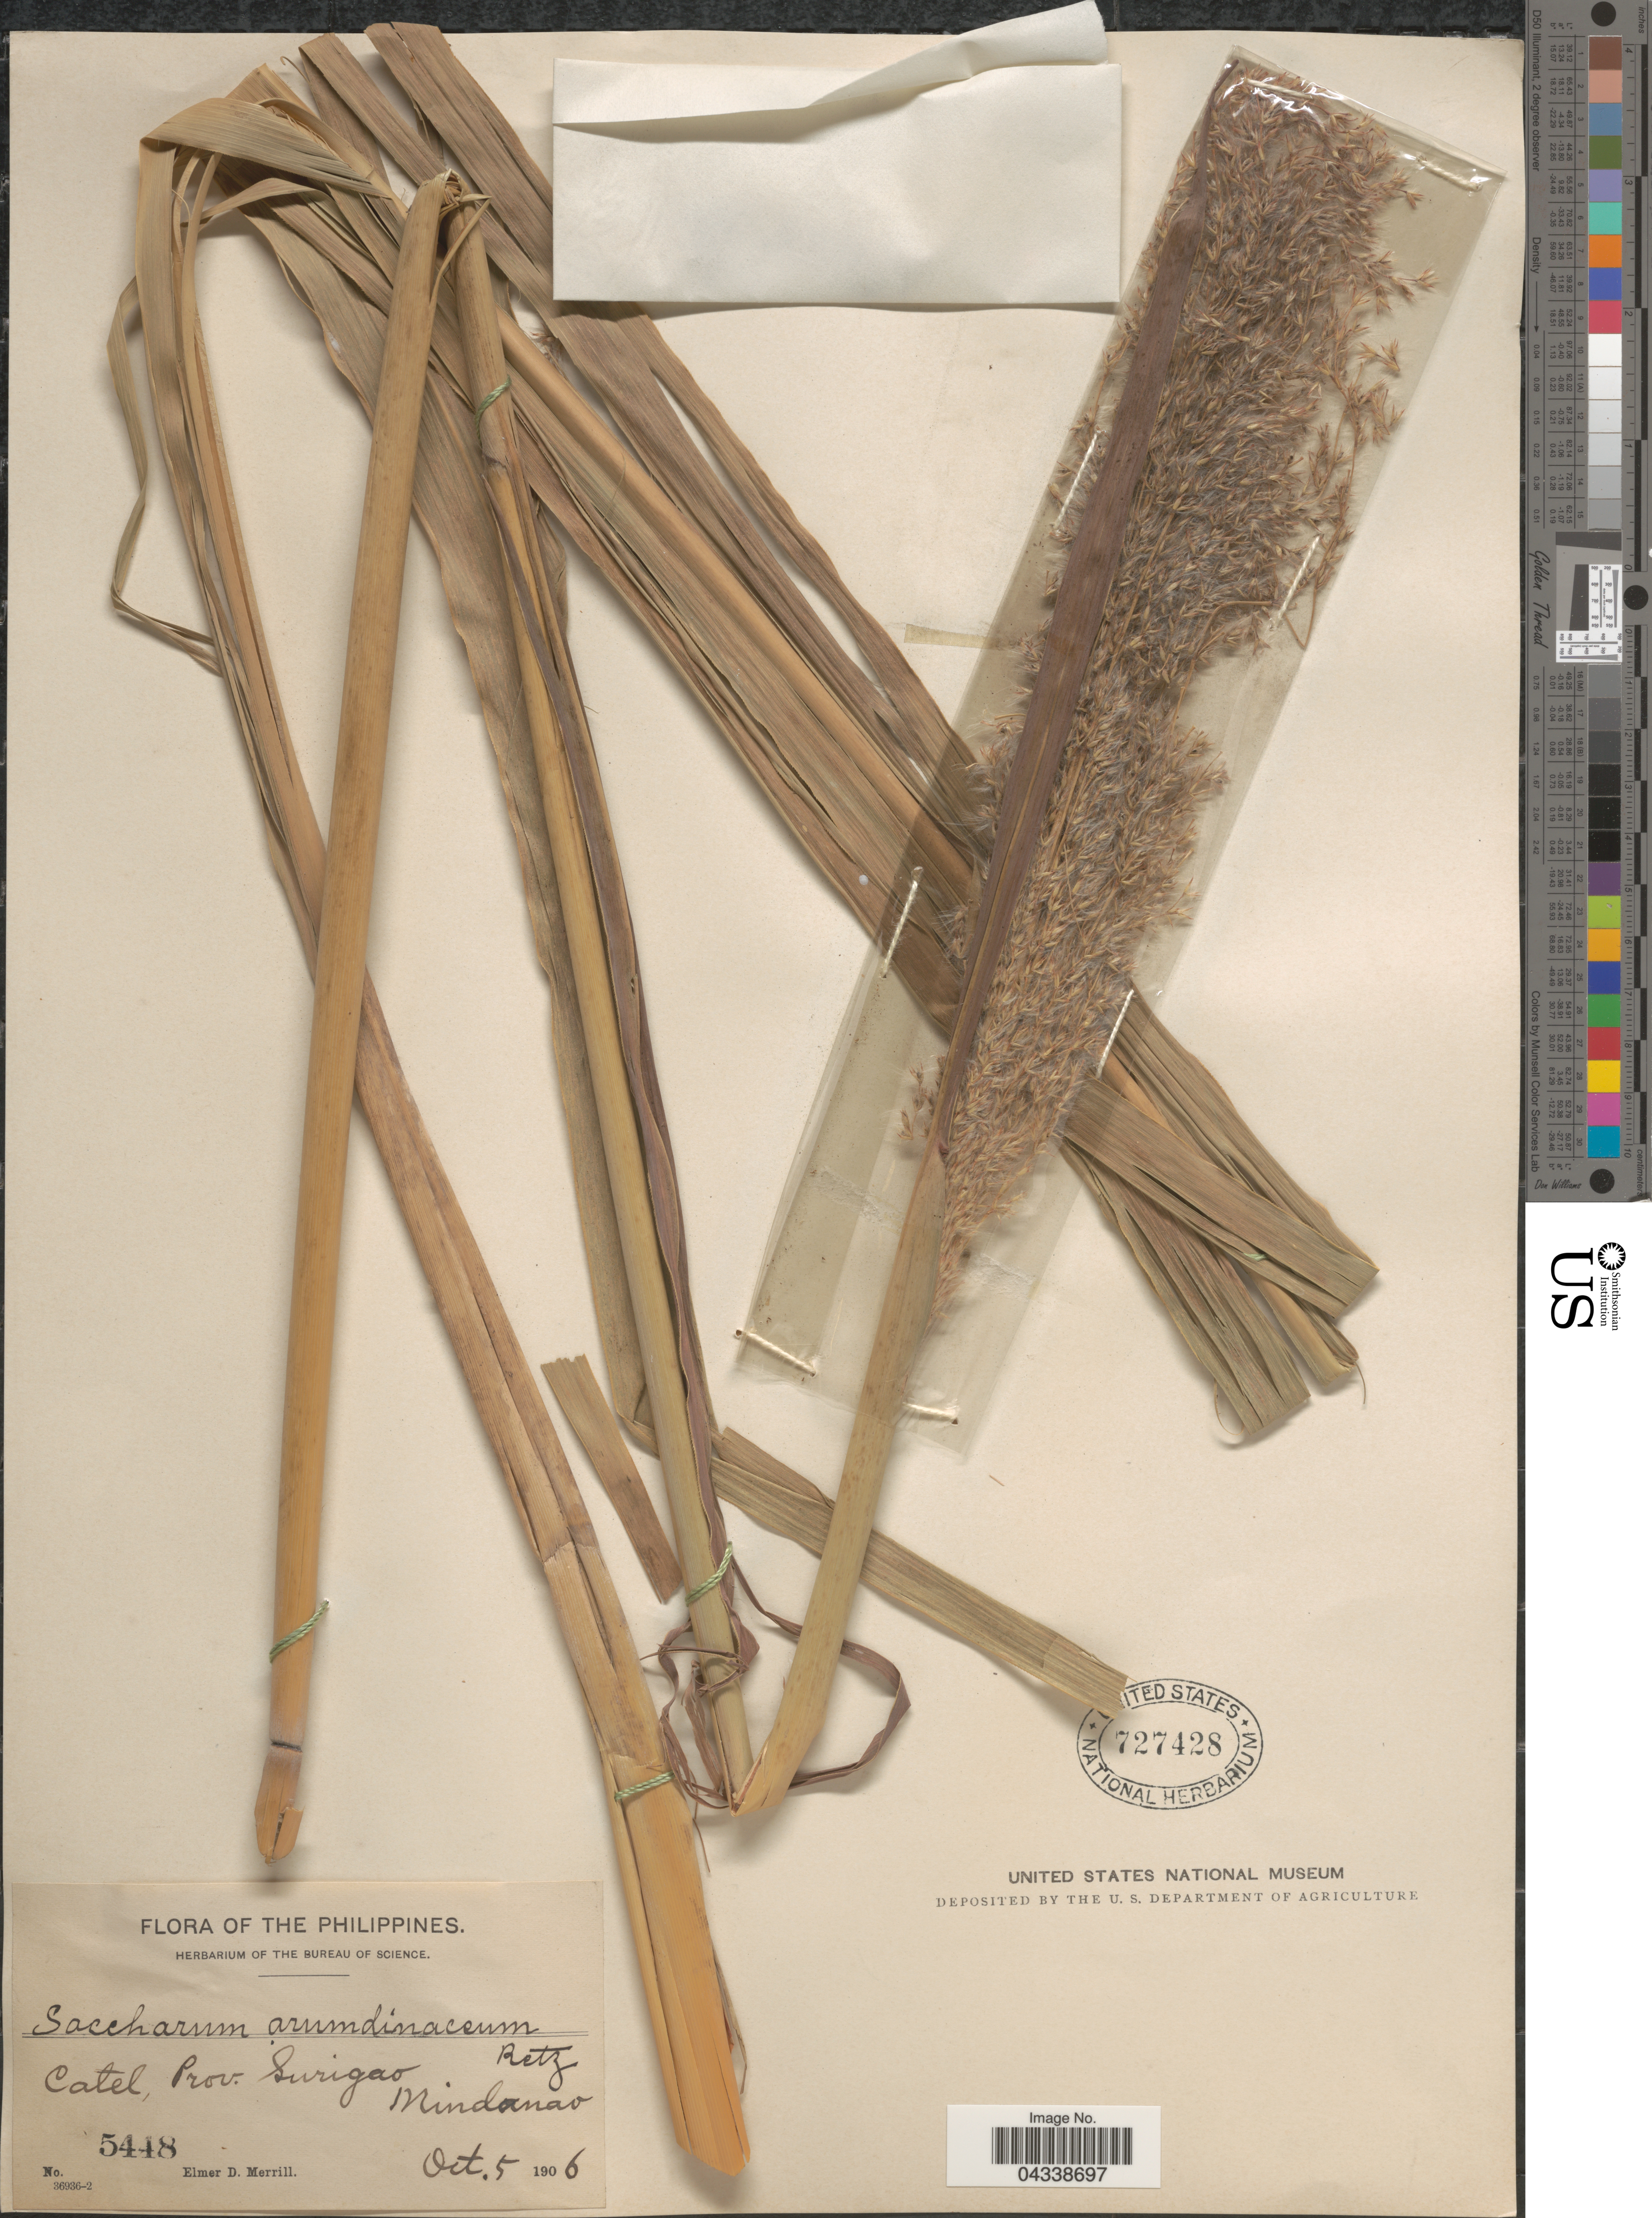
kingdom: Plantae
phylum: Tracheophyta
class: Liliopsida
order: Poales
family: Poaceae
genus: Tripidium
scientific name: Tripidium arundinaceum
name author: (Retz.) Welker et al.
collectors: E. D. Merrill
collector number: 5448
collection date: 1906-10-05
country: Philippines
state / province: Mimaropa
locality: Catel, Prov. Surigao. Mindoro.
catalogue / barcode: US 727428